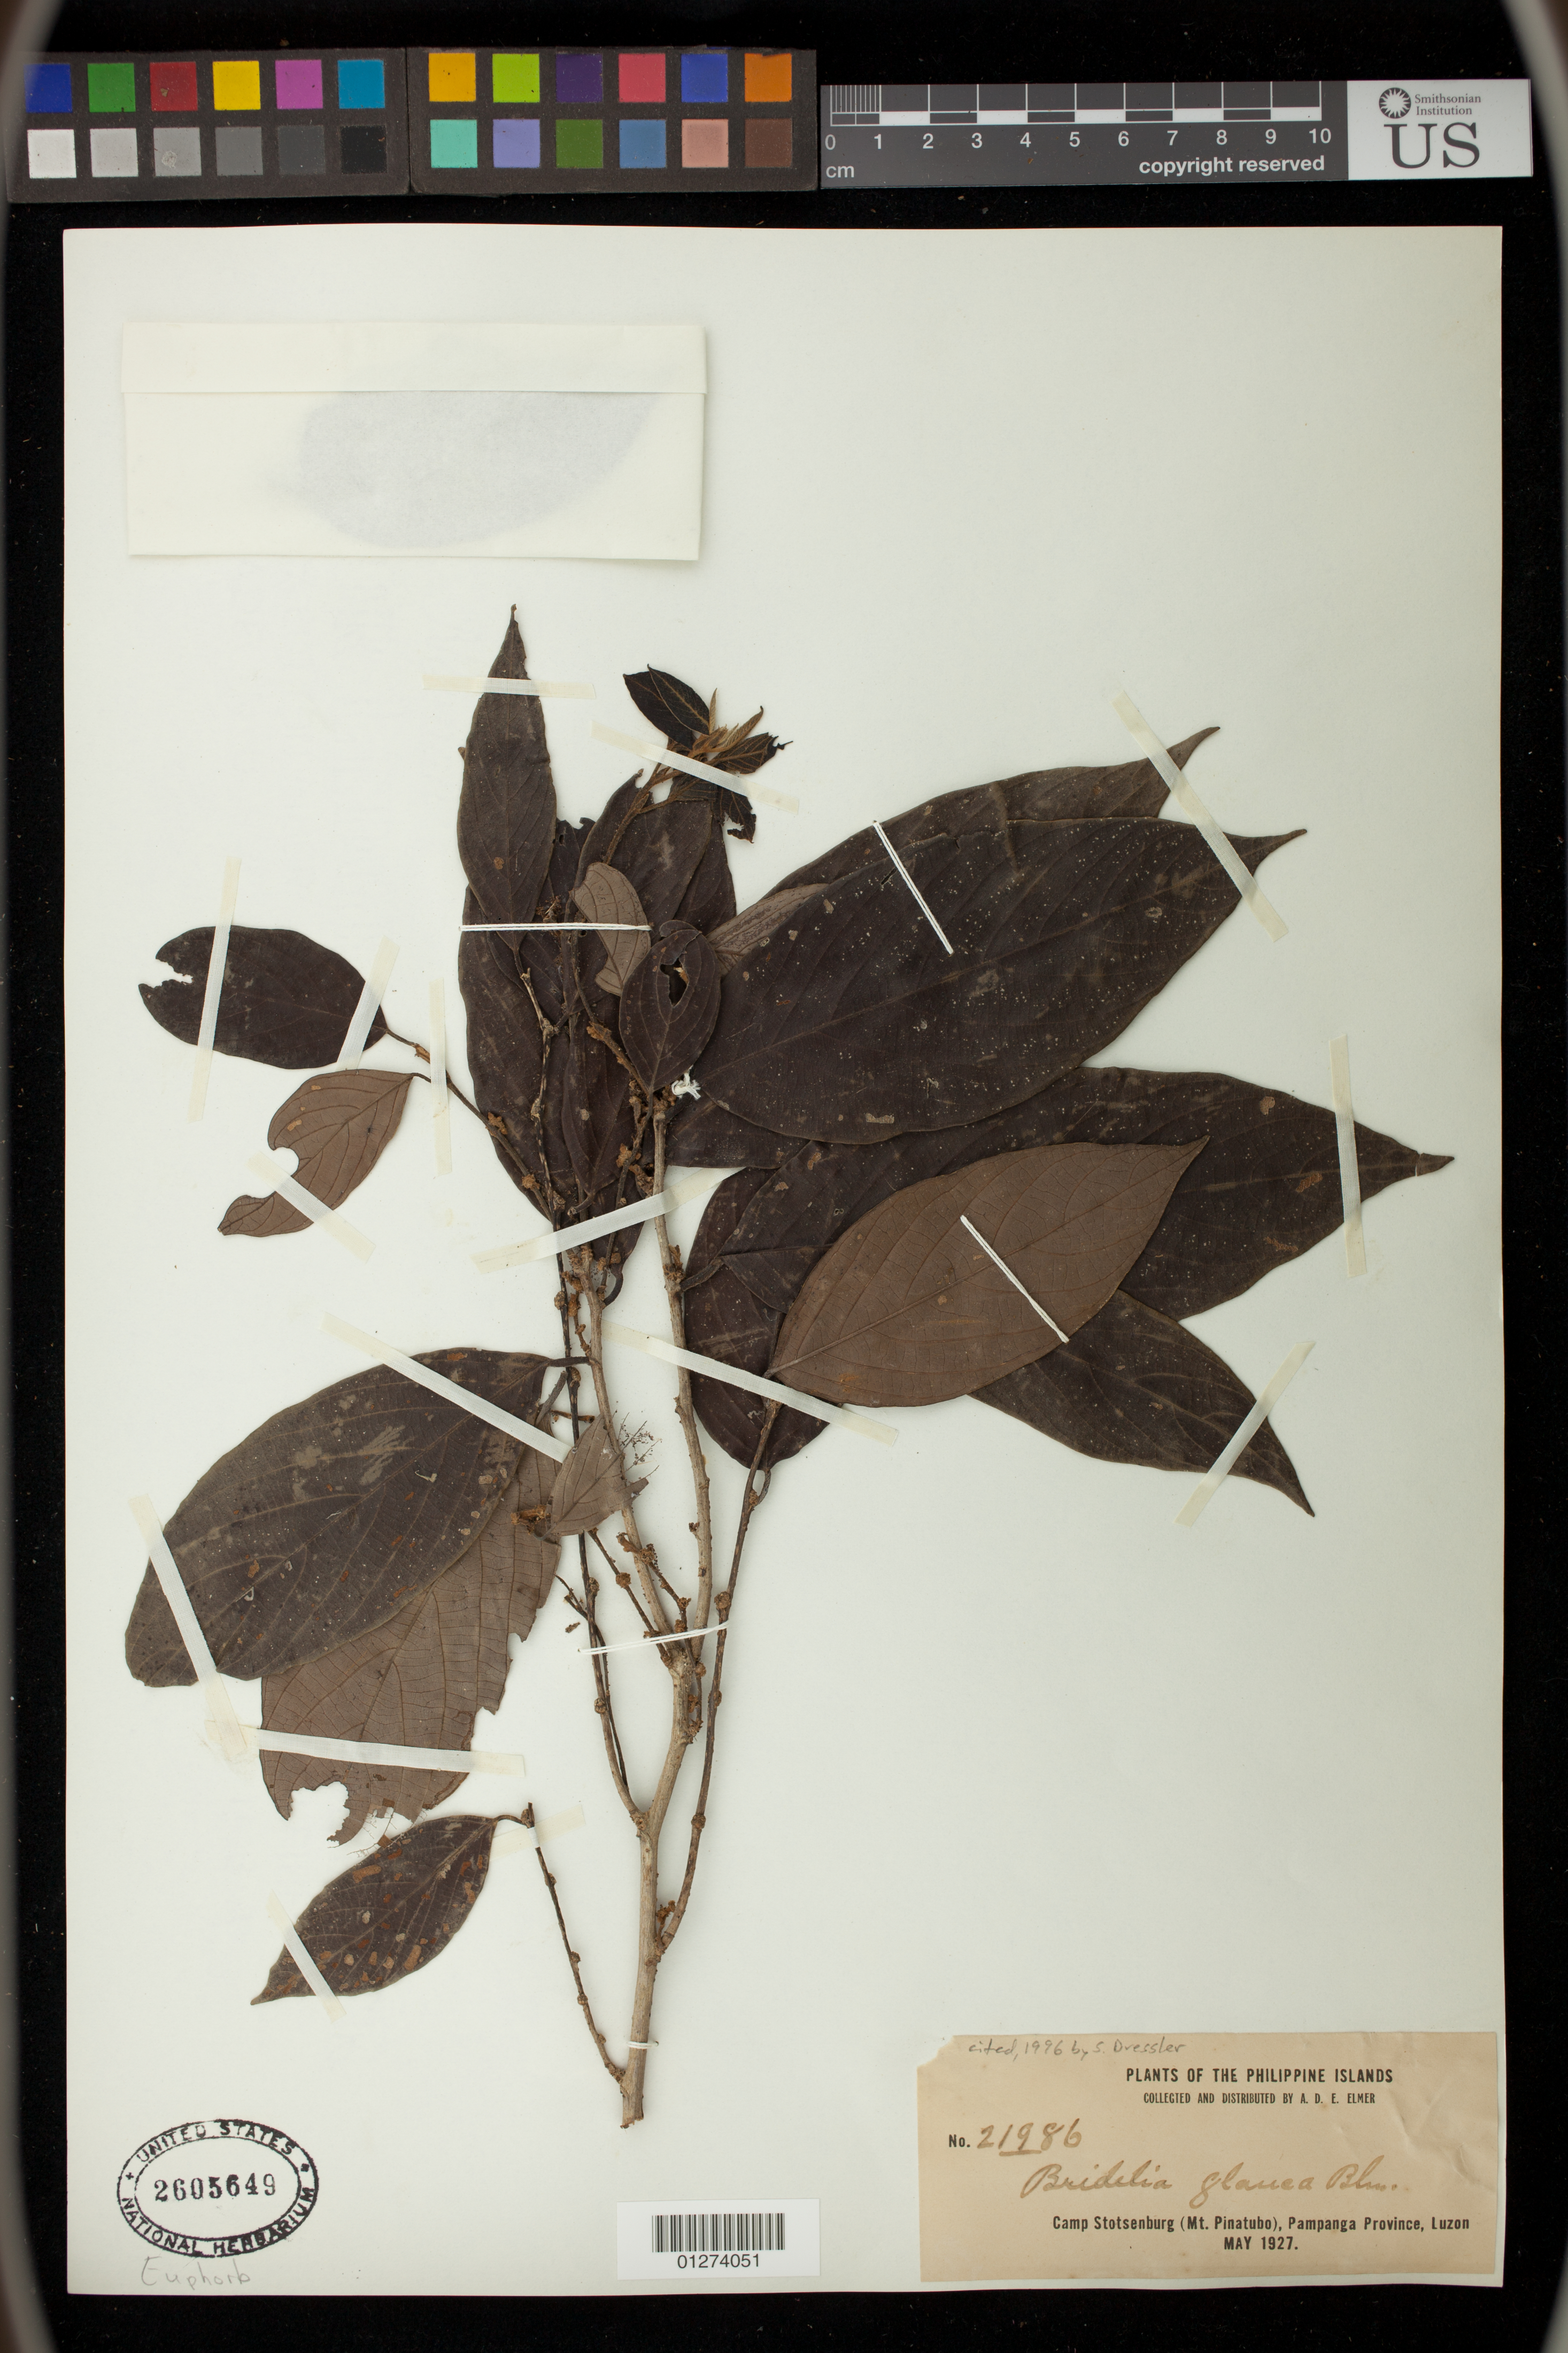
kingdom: Plantae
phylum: Tracheophyta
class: Magnoliopsida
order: Malpighiales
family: Phyllanthaceae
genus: Bridelia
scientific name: Bridelia glauca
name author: Blume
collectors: A. D. E. Elmer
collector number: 21986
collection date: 1927-05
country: Philippines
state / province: Central Luzon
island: Luzon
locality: Camp Stotsenburg (Mt. Pinatubo), Pampanga Province, Luzon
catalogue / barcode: US 2605649